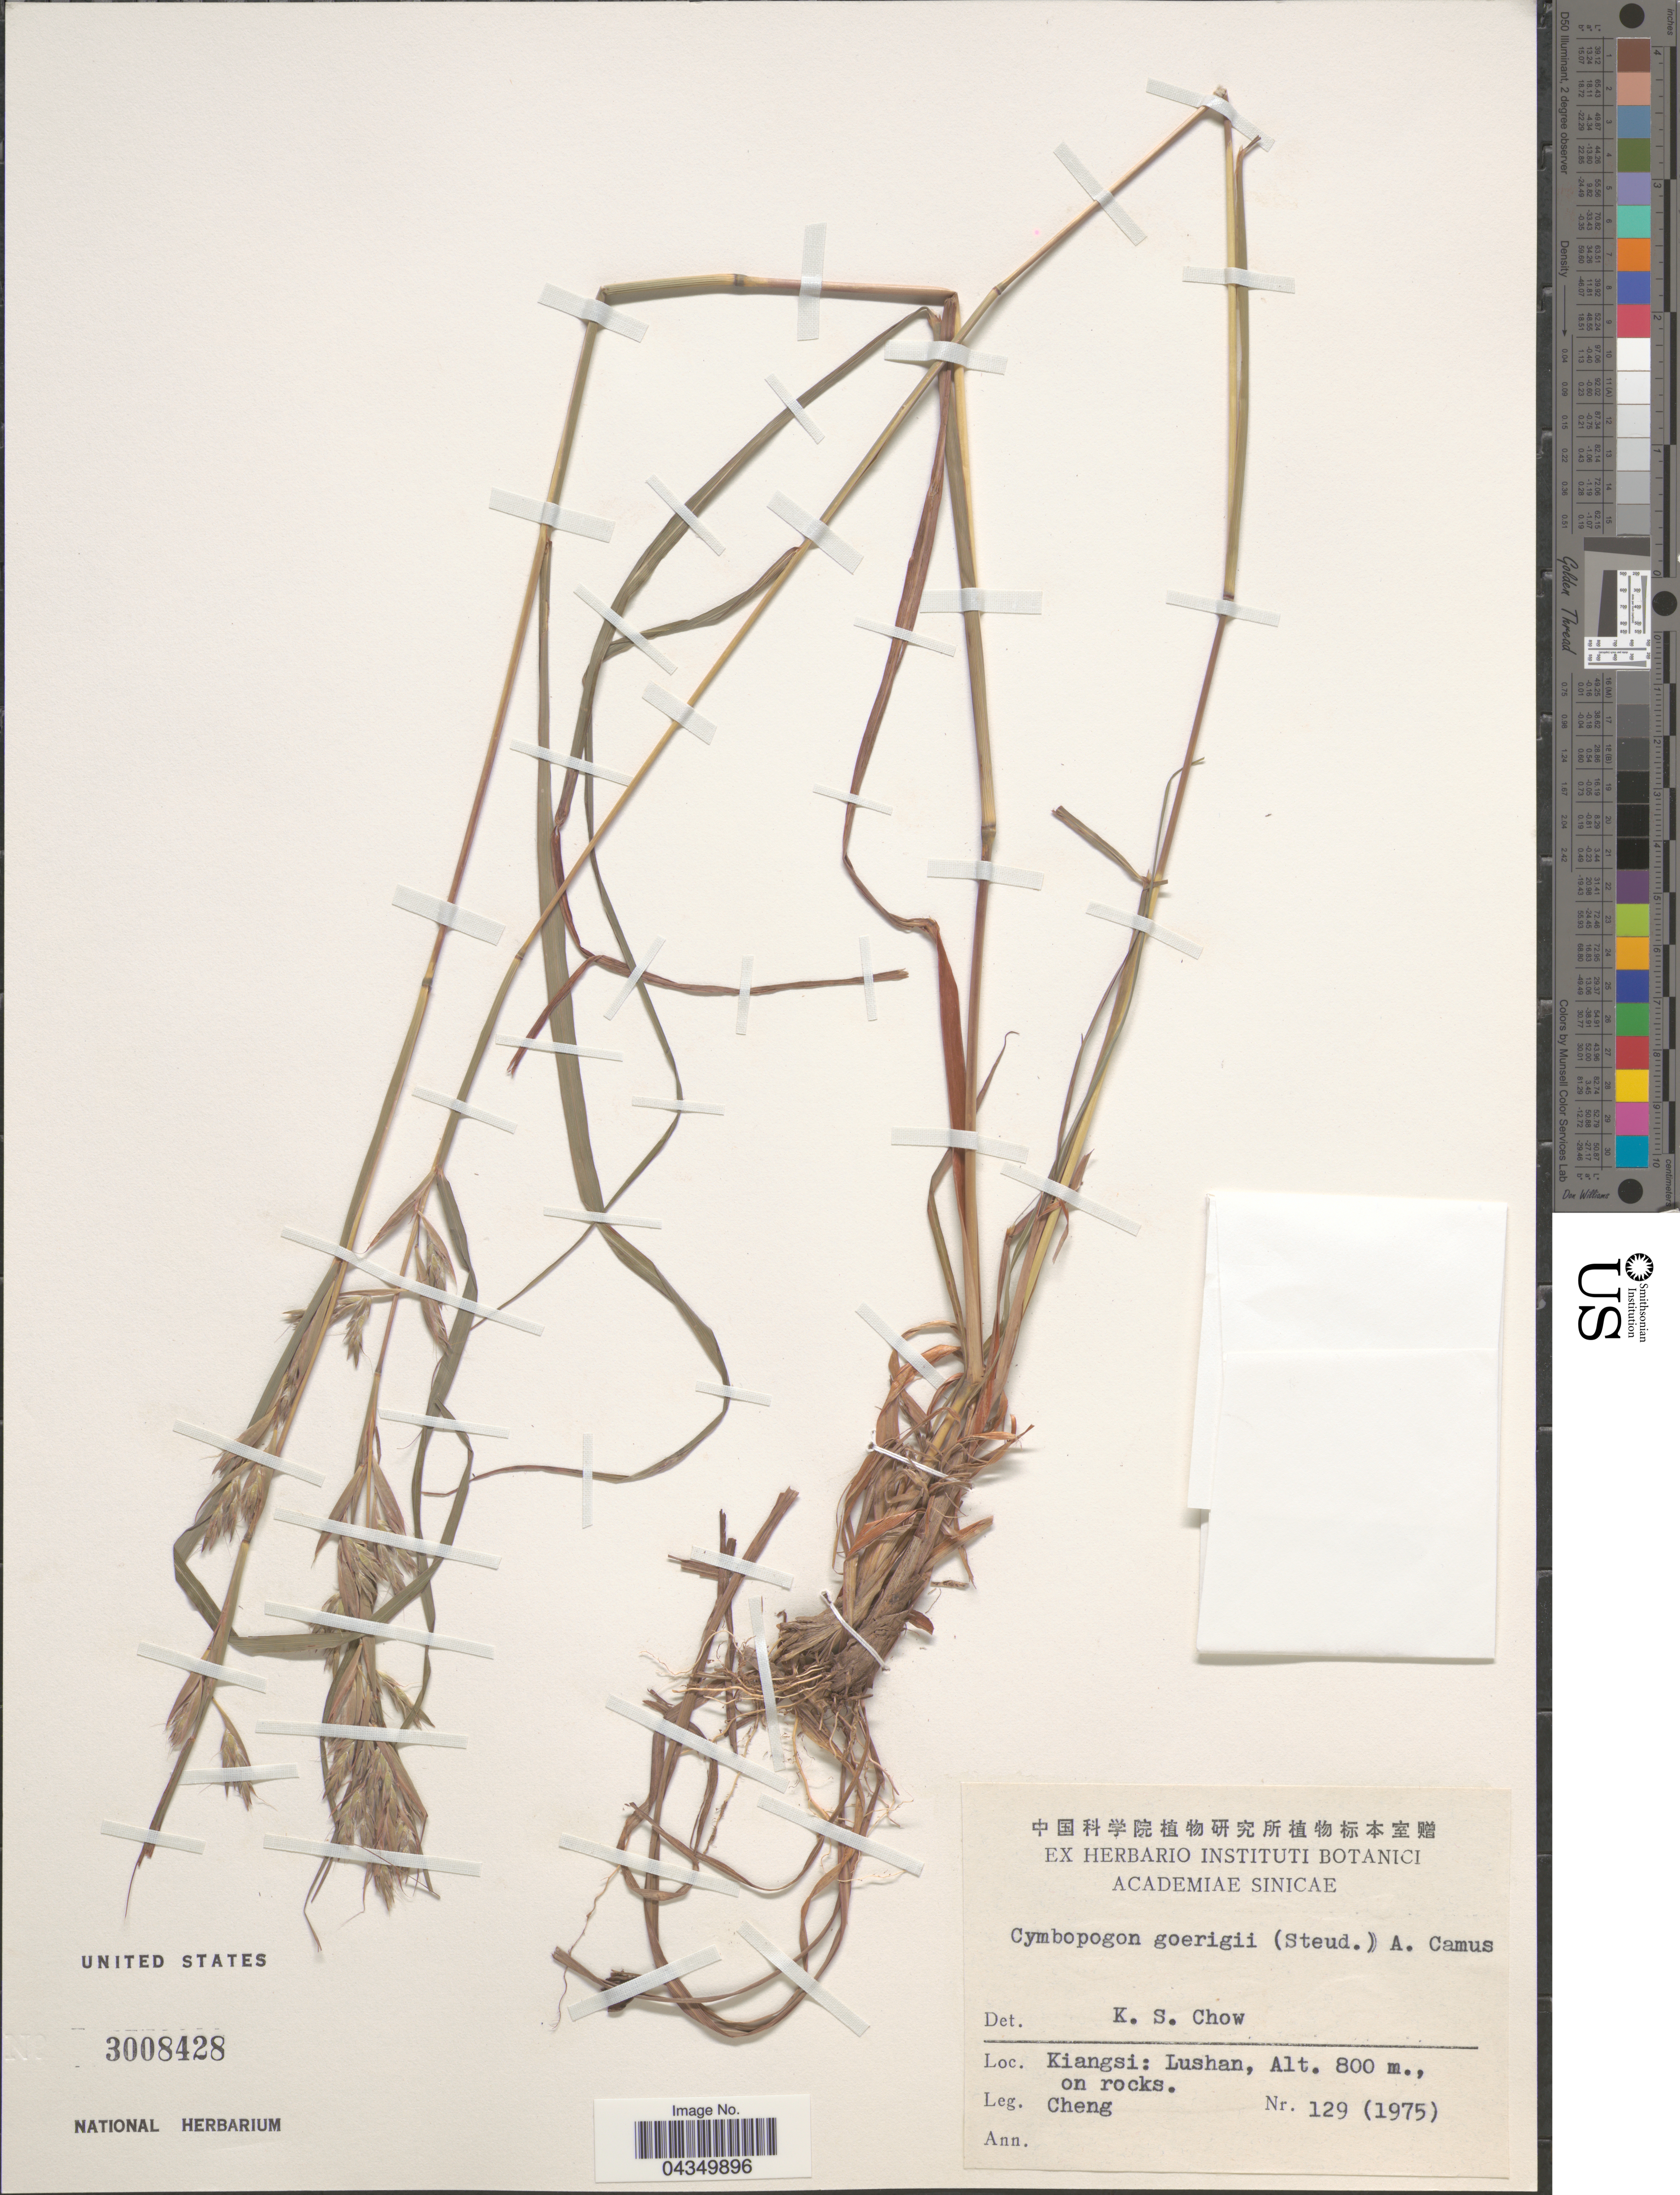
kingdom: Plantae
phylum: Tracheophyta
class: Liliopsida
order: Poales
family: Poaceae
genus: Cymbopogon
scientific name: Cymbopogon goeringii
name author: A. Camus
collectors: -. Cheng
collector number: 129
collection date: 1975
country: China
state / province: Jiangxi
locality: Kiangsi: Lushan.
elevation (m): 800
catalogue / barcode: US 3008428